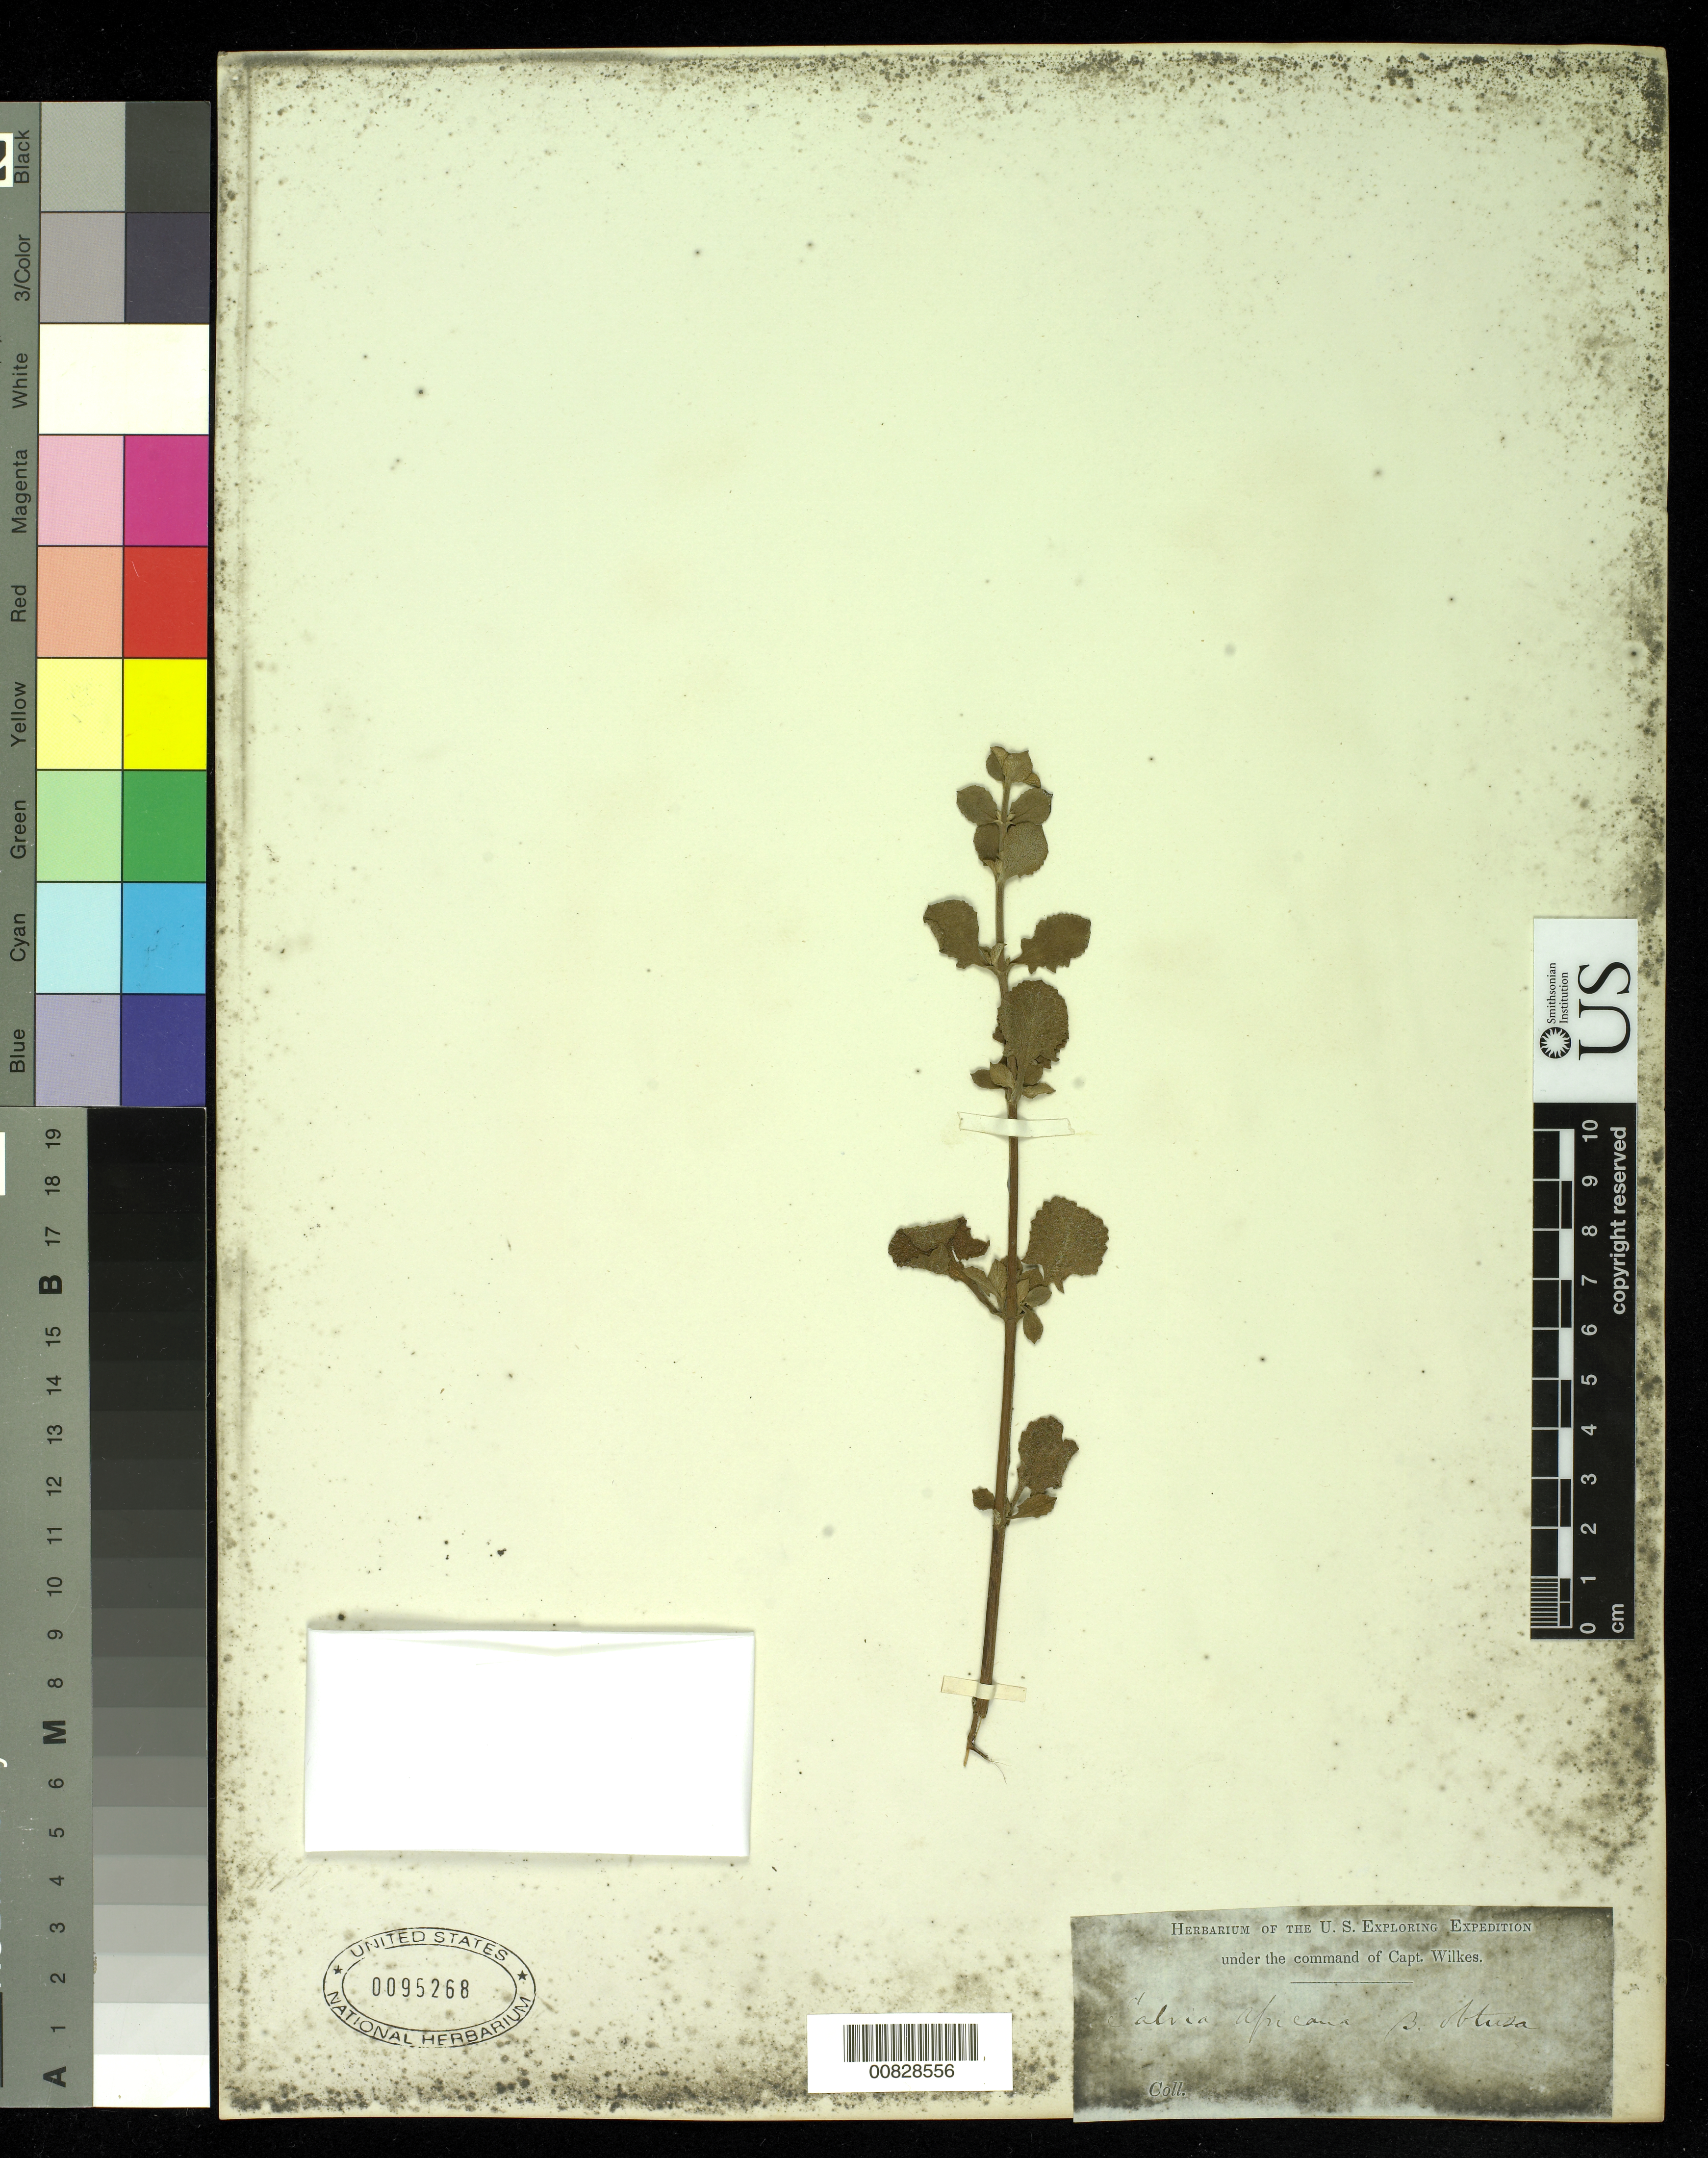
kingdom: Plantae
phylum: Tracheophyta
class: Magnoliopsida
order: Lamiales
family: Lamiaceae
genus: Salvia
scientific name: Salvia aegyptiaca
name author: L.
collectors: Wilkes Explor. Exped.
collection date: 1838/1842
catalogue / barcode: US 95268